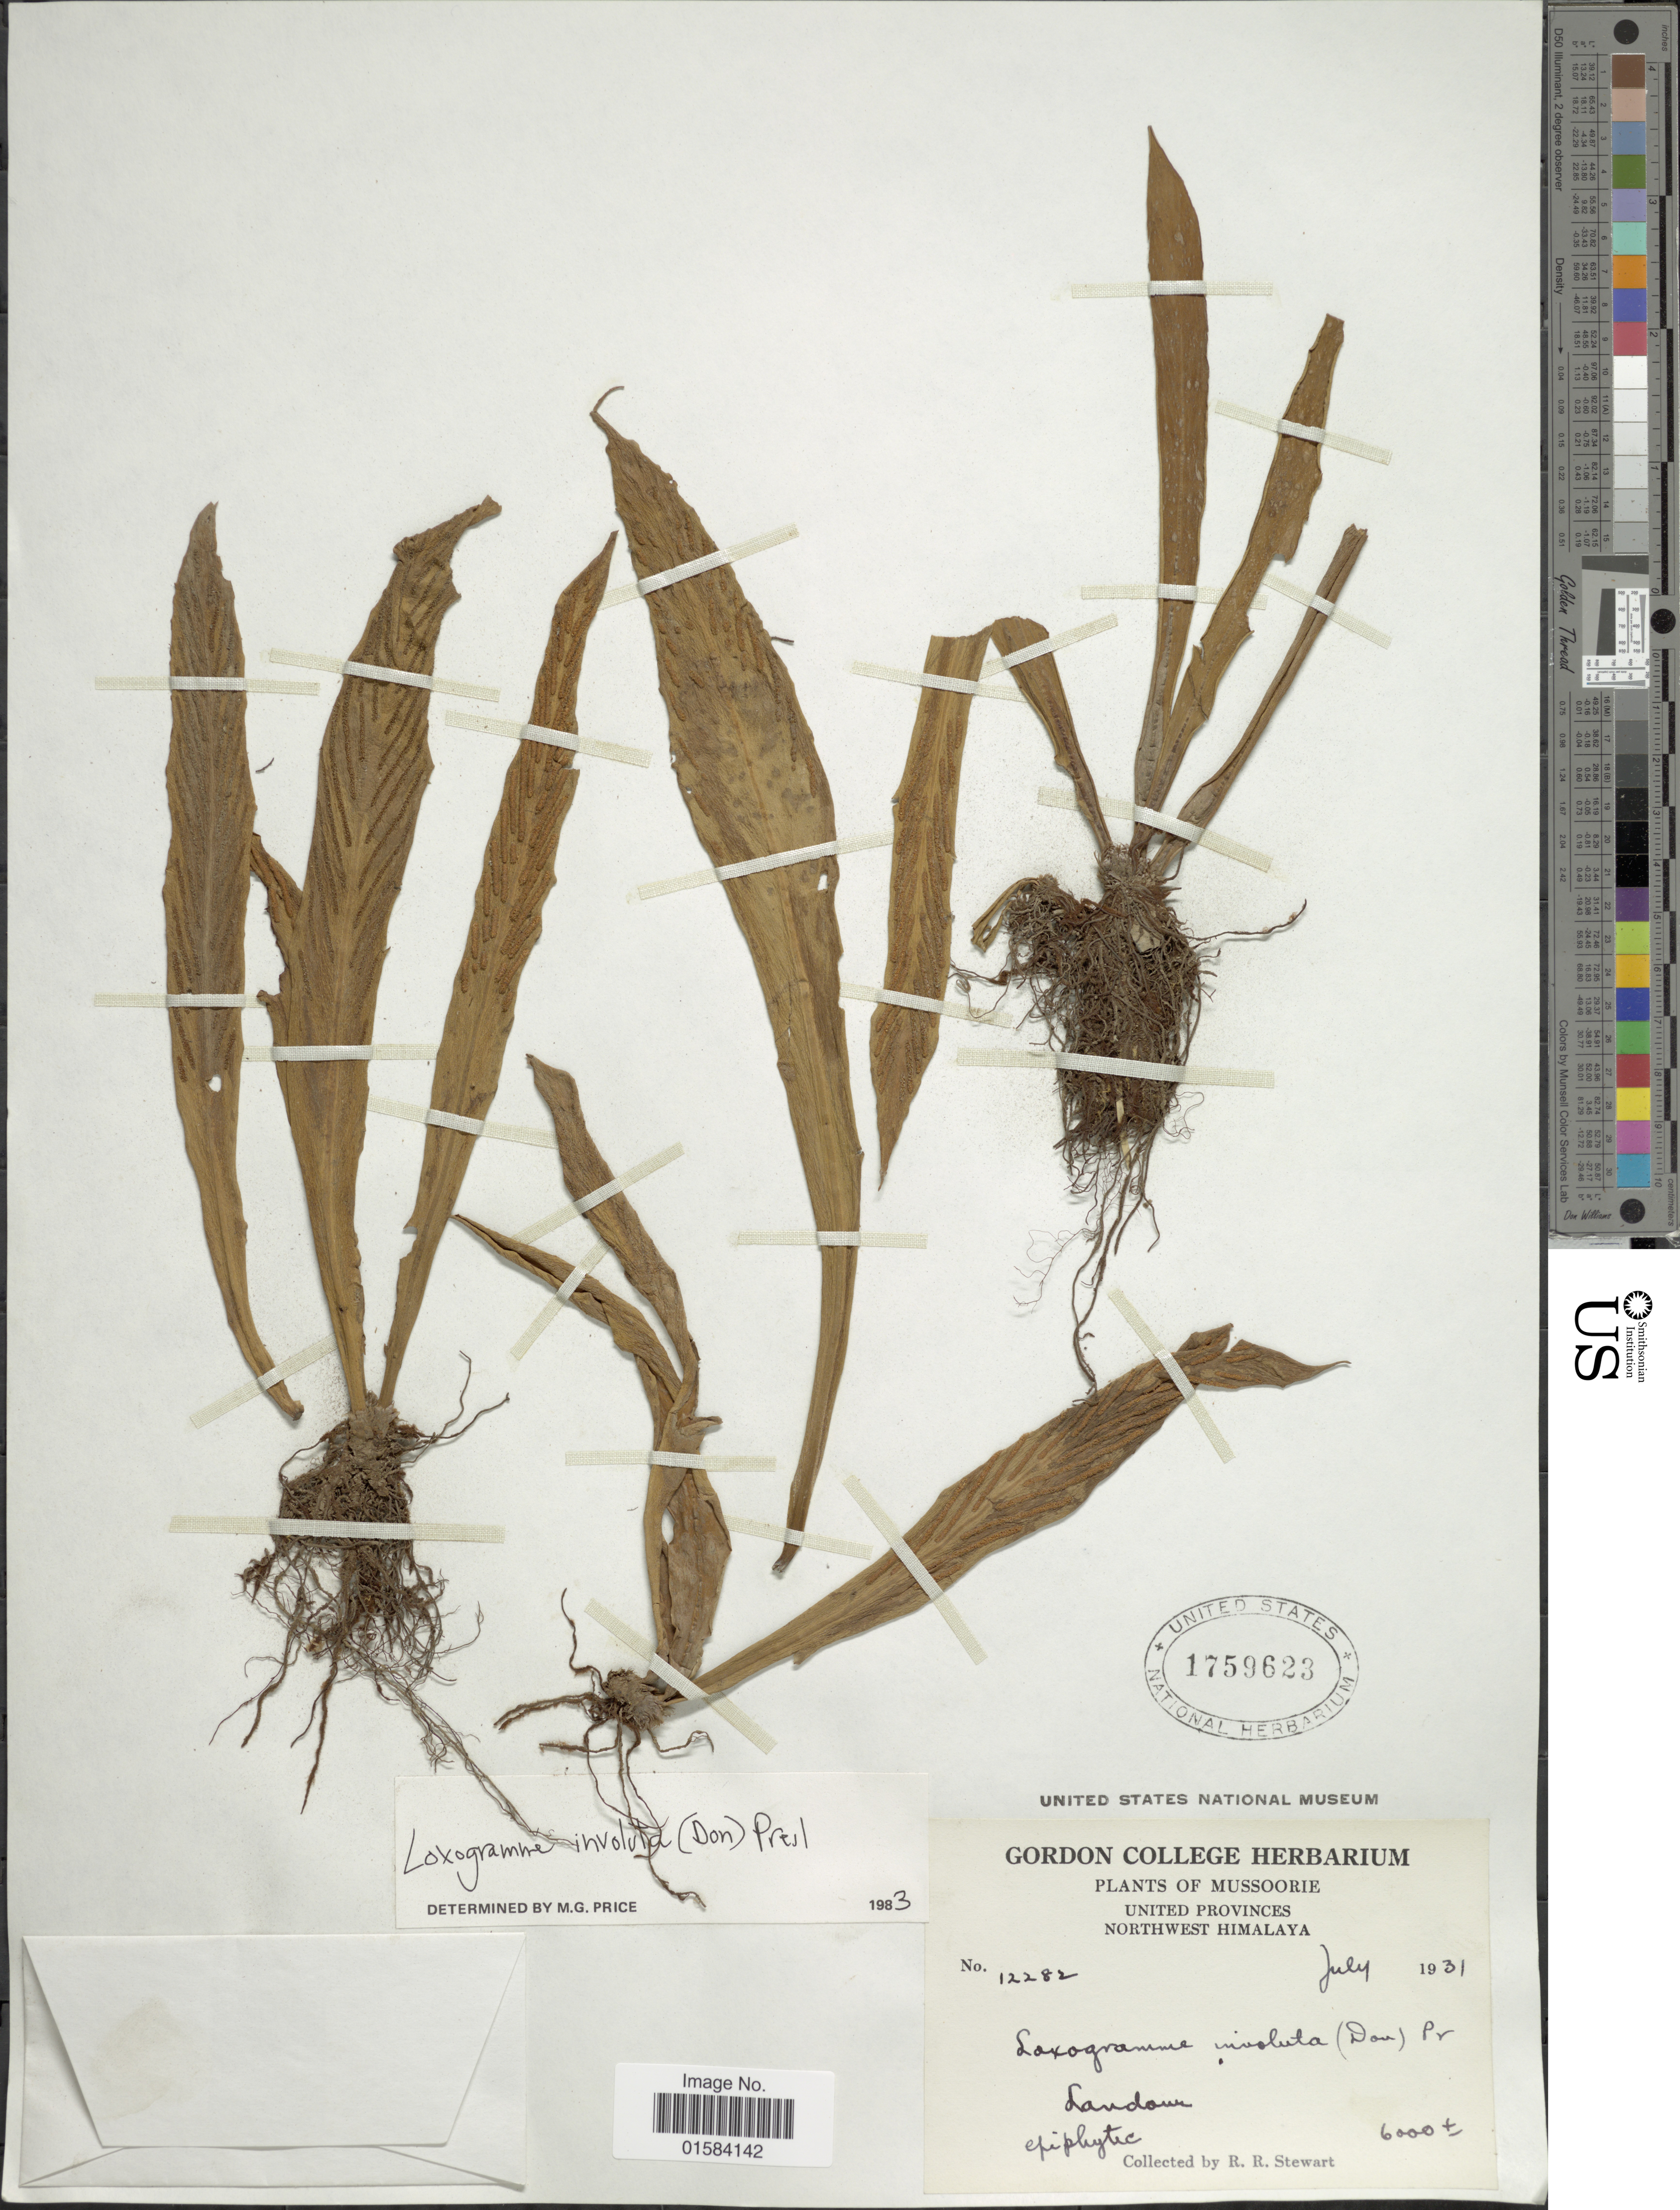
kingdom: Plantae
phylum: Tracheophyta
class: Polypodiopsida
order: Polypodiales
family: Polypodiaceae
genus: Loxogramme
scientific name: Loxogramme involuta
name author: (D. Don) C. Presl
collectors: R. R. Stewart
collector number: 12282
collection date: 1931-07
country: India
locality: Mussoorie, United Province, Northwest Himalaya, below Landour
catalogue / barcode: US 1759623